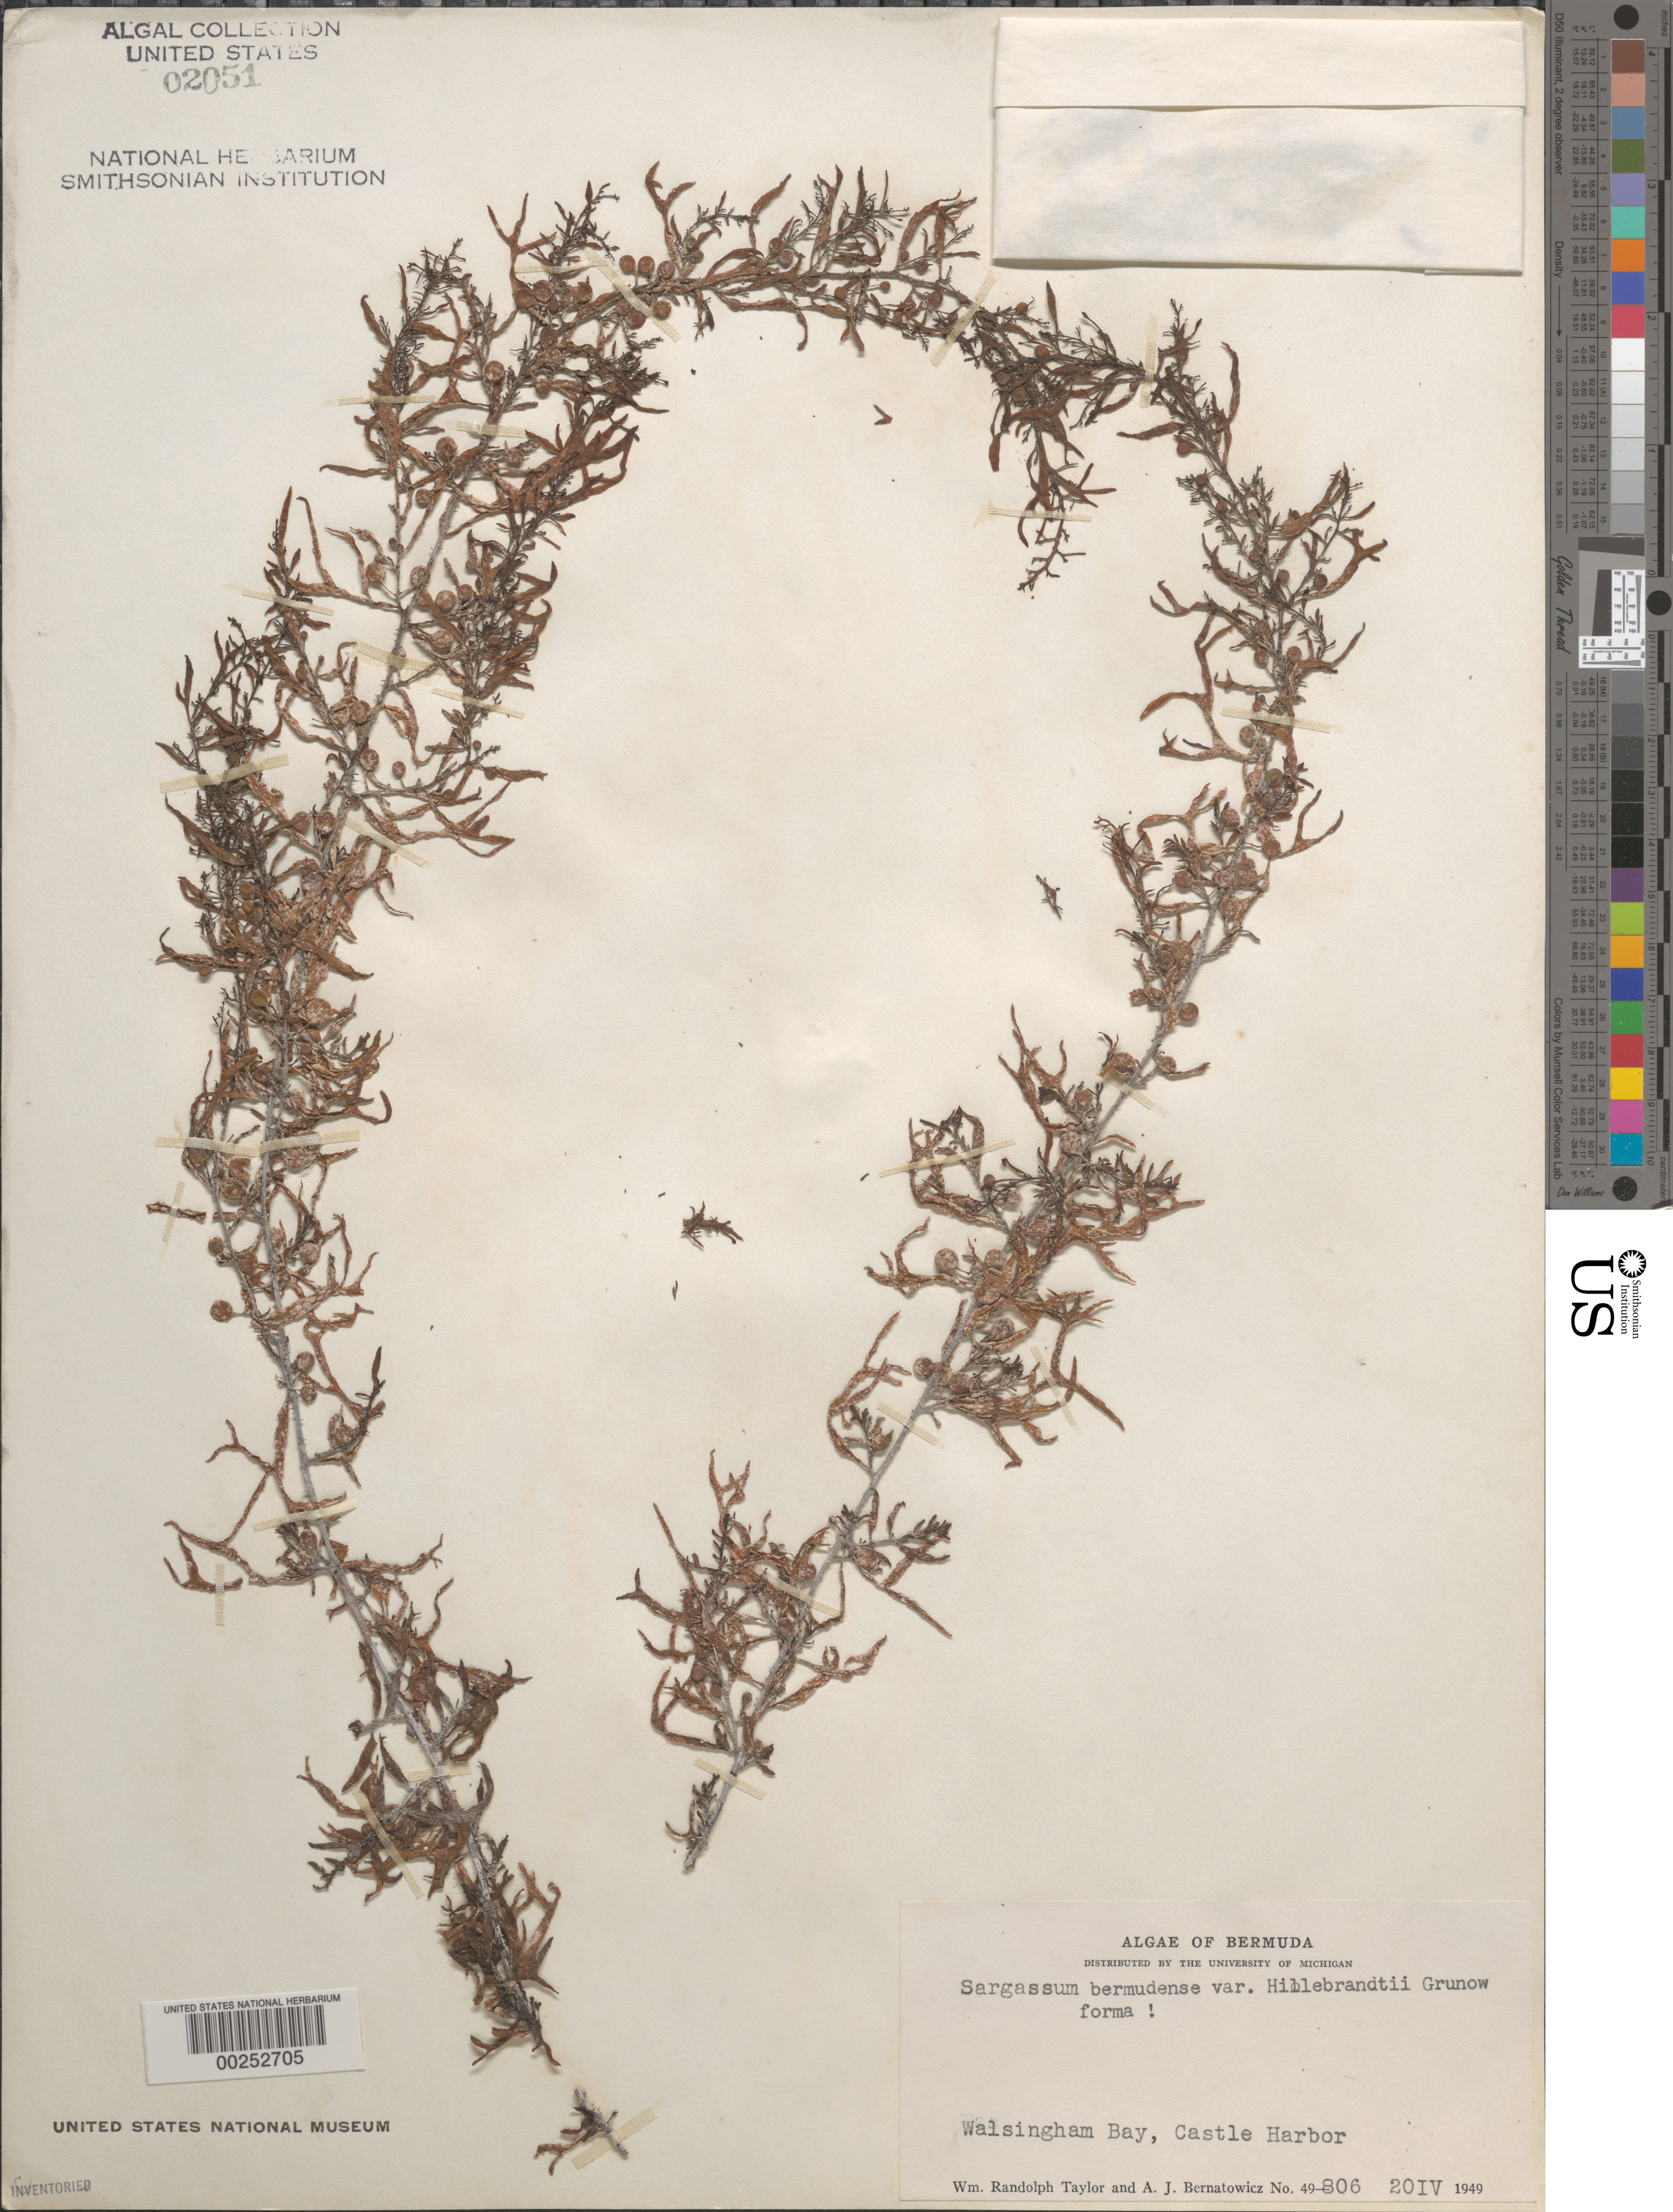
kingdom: Chromista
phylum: Ochrophyta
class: Phaeophyceae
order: Fucales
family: Sargassaceae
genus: Sargassum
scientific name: Sargassum bermudense var. hillebrandtii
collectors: W. R. Taylor & A. Bernatowicz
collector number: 49-806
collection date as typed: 20 Apr 1949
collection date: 1949-04-20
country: Bermuda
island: Bermuda Island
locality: Walsingham Bay, Castle Harbor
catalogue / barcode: US 2051